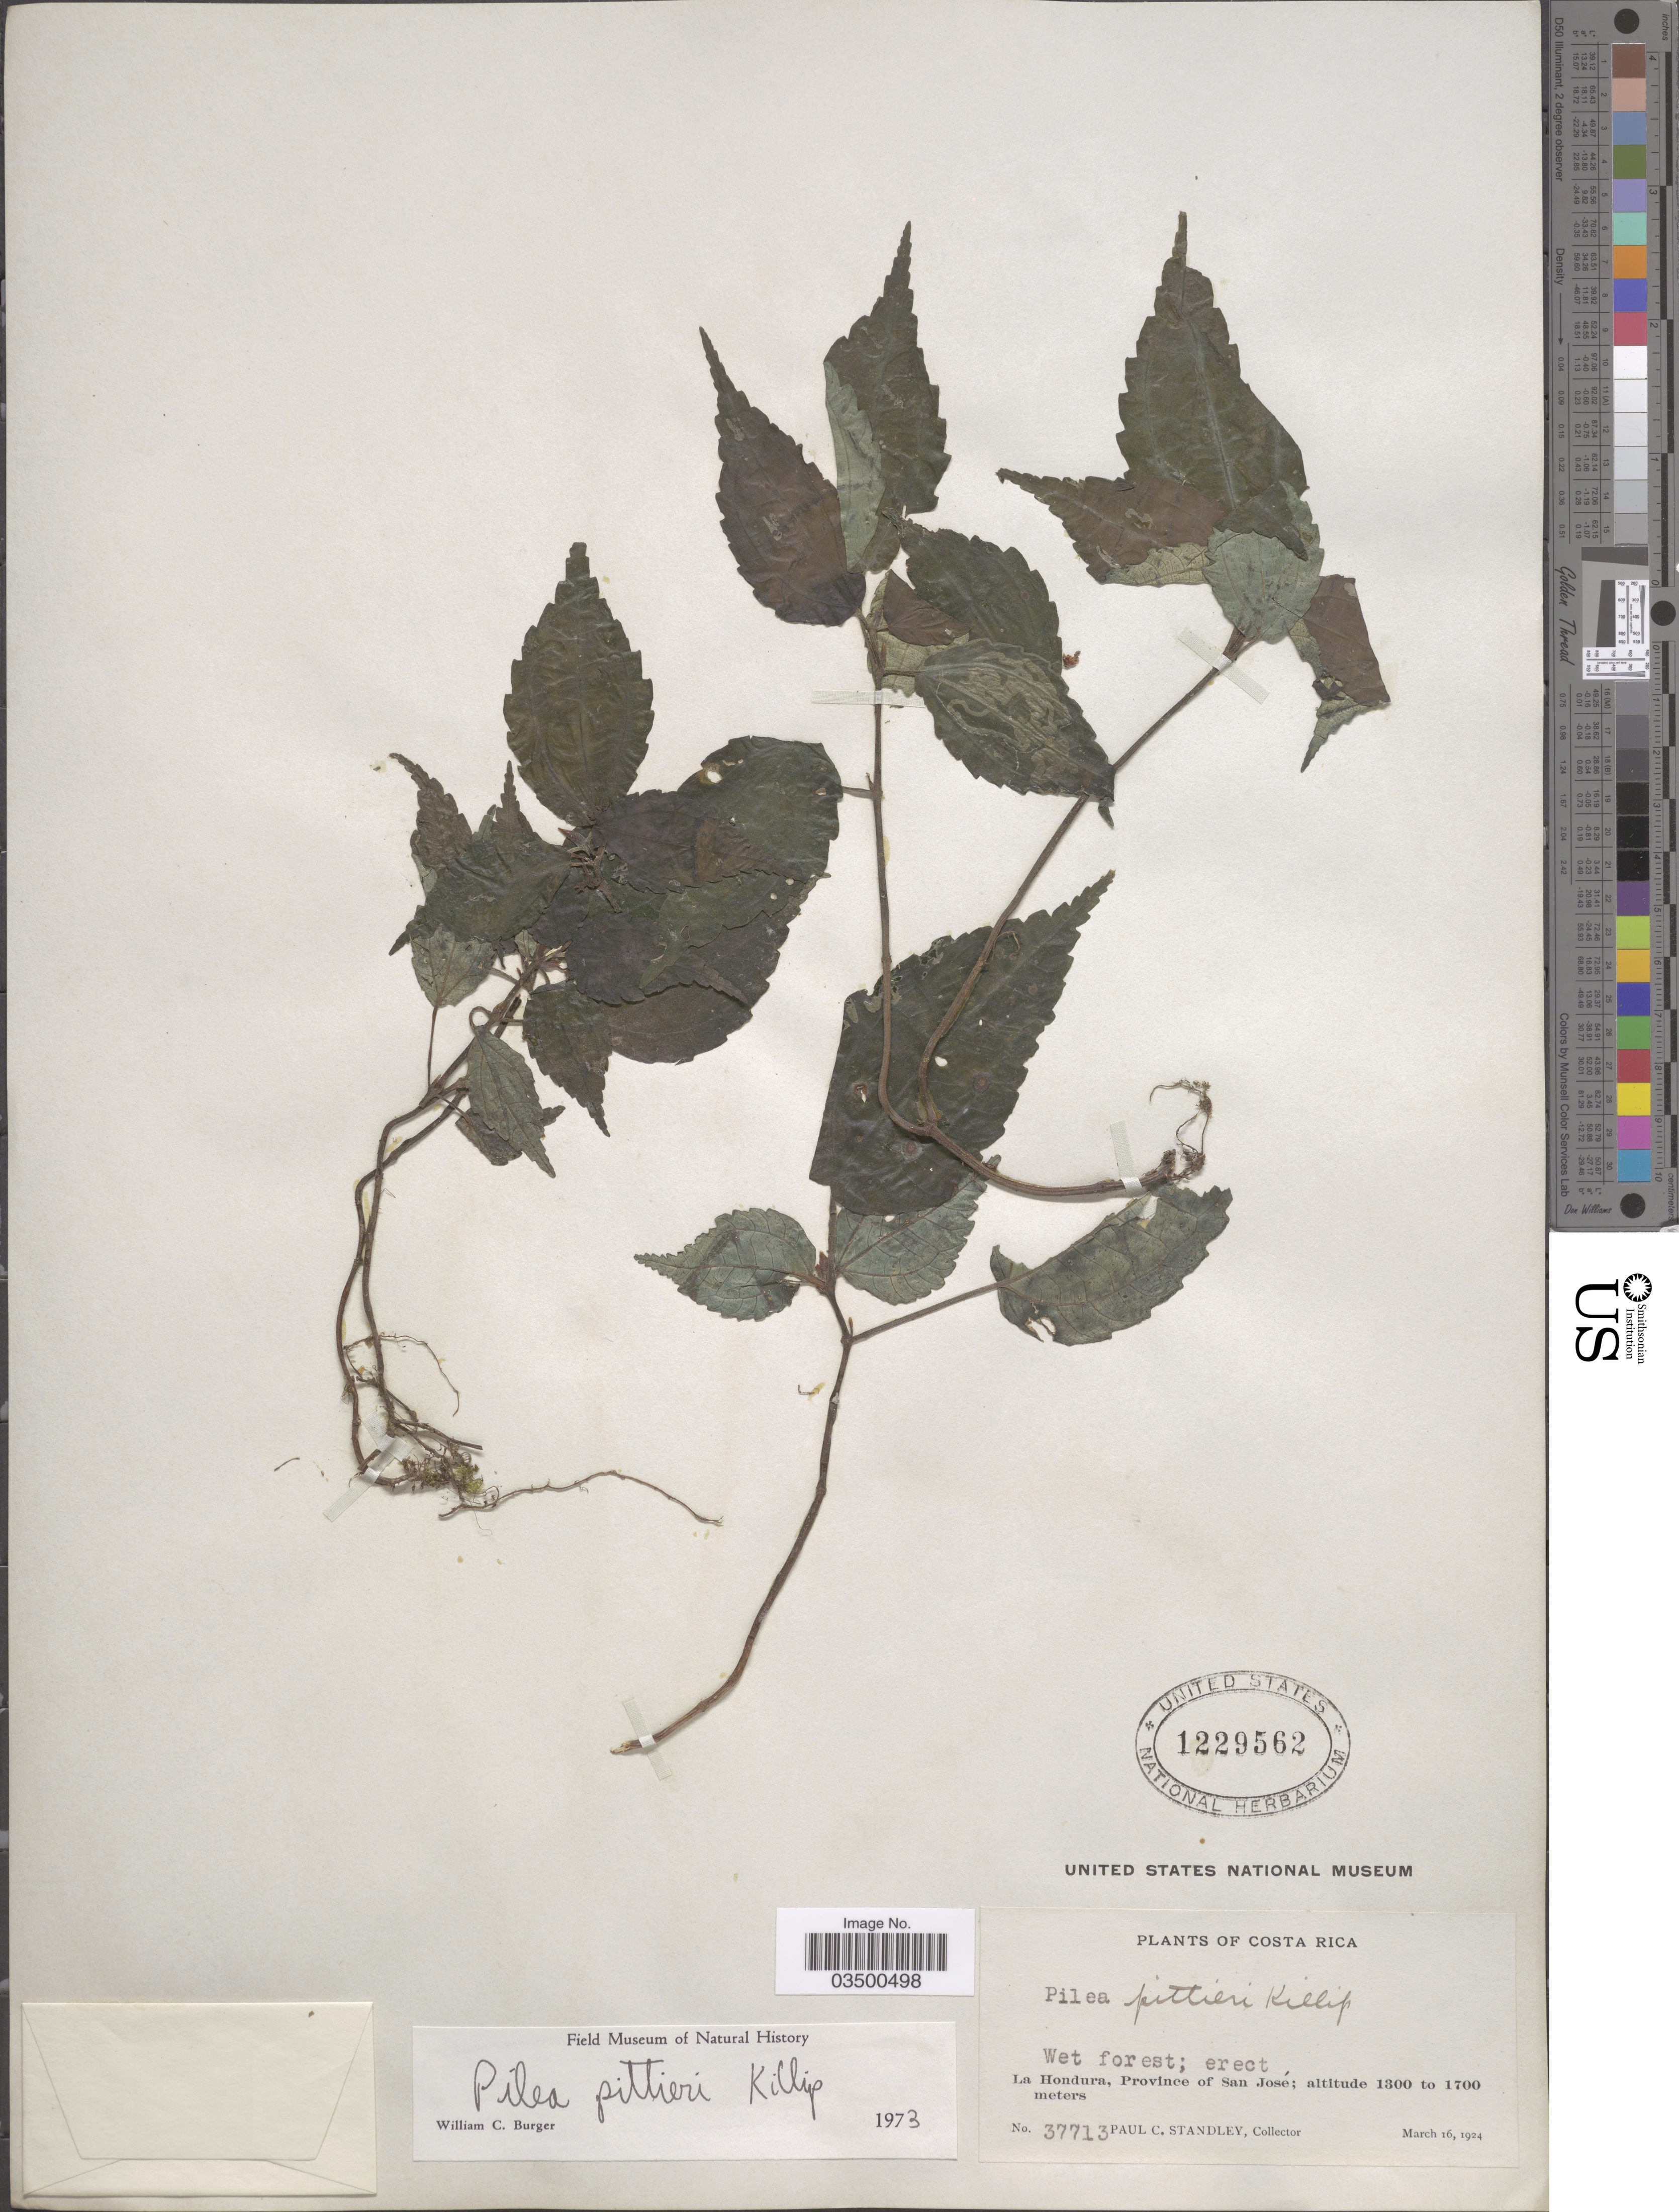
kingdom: Plantae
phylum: Tracheophyta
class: Magnoliopsida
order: Rosales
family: Urticaceae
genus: Pilea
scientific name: Pilea pittieri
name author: Killip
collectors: P. C. Standley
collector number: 37713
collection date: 1924-03-16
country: Costa Rica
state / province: San José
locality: La Hondura, Province of San José.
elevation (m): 1300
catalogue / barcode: US 1229562